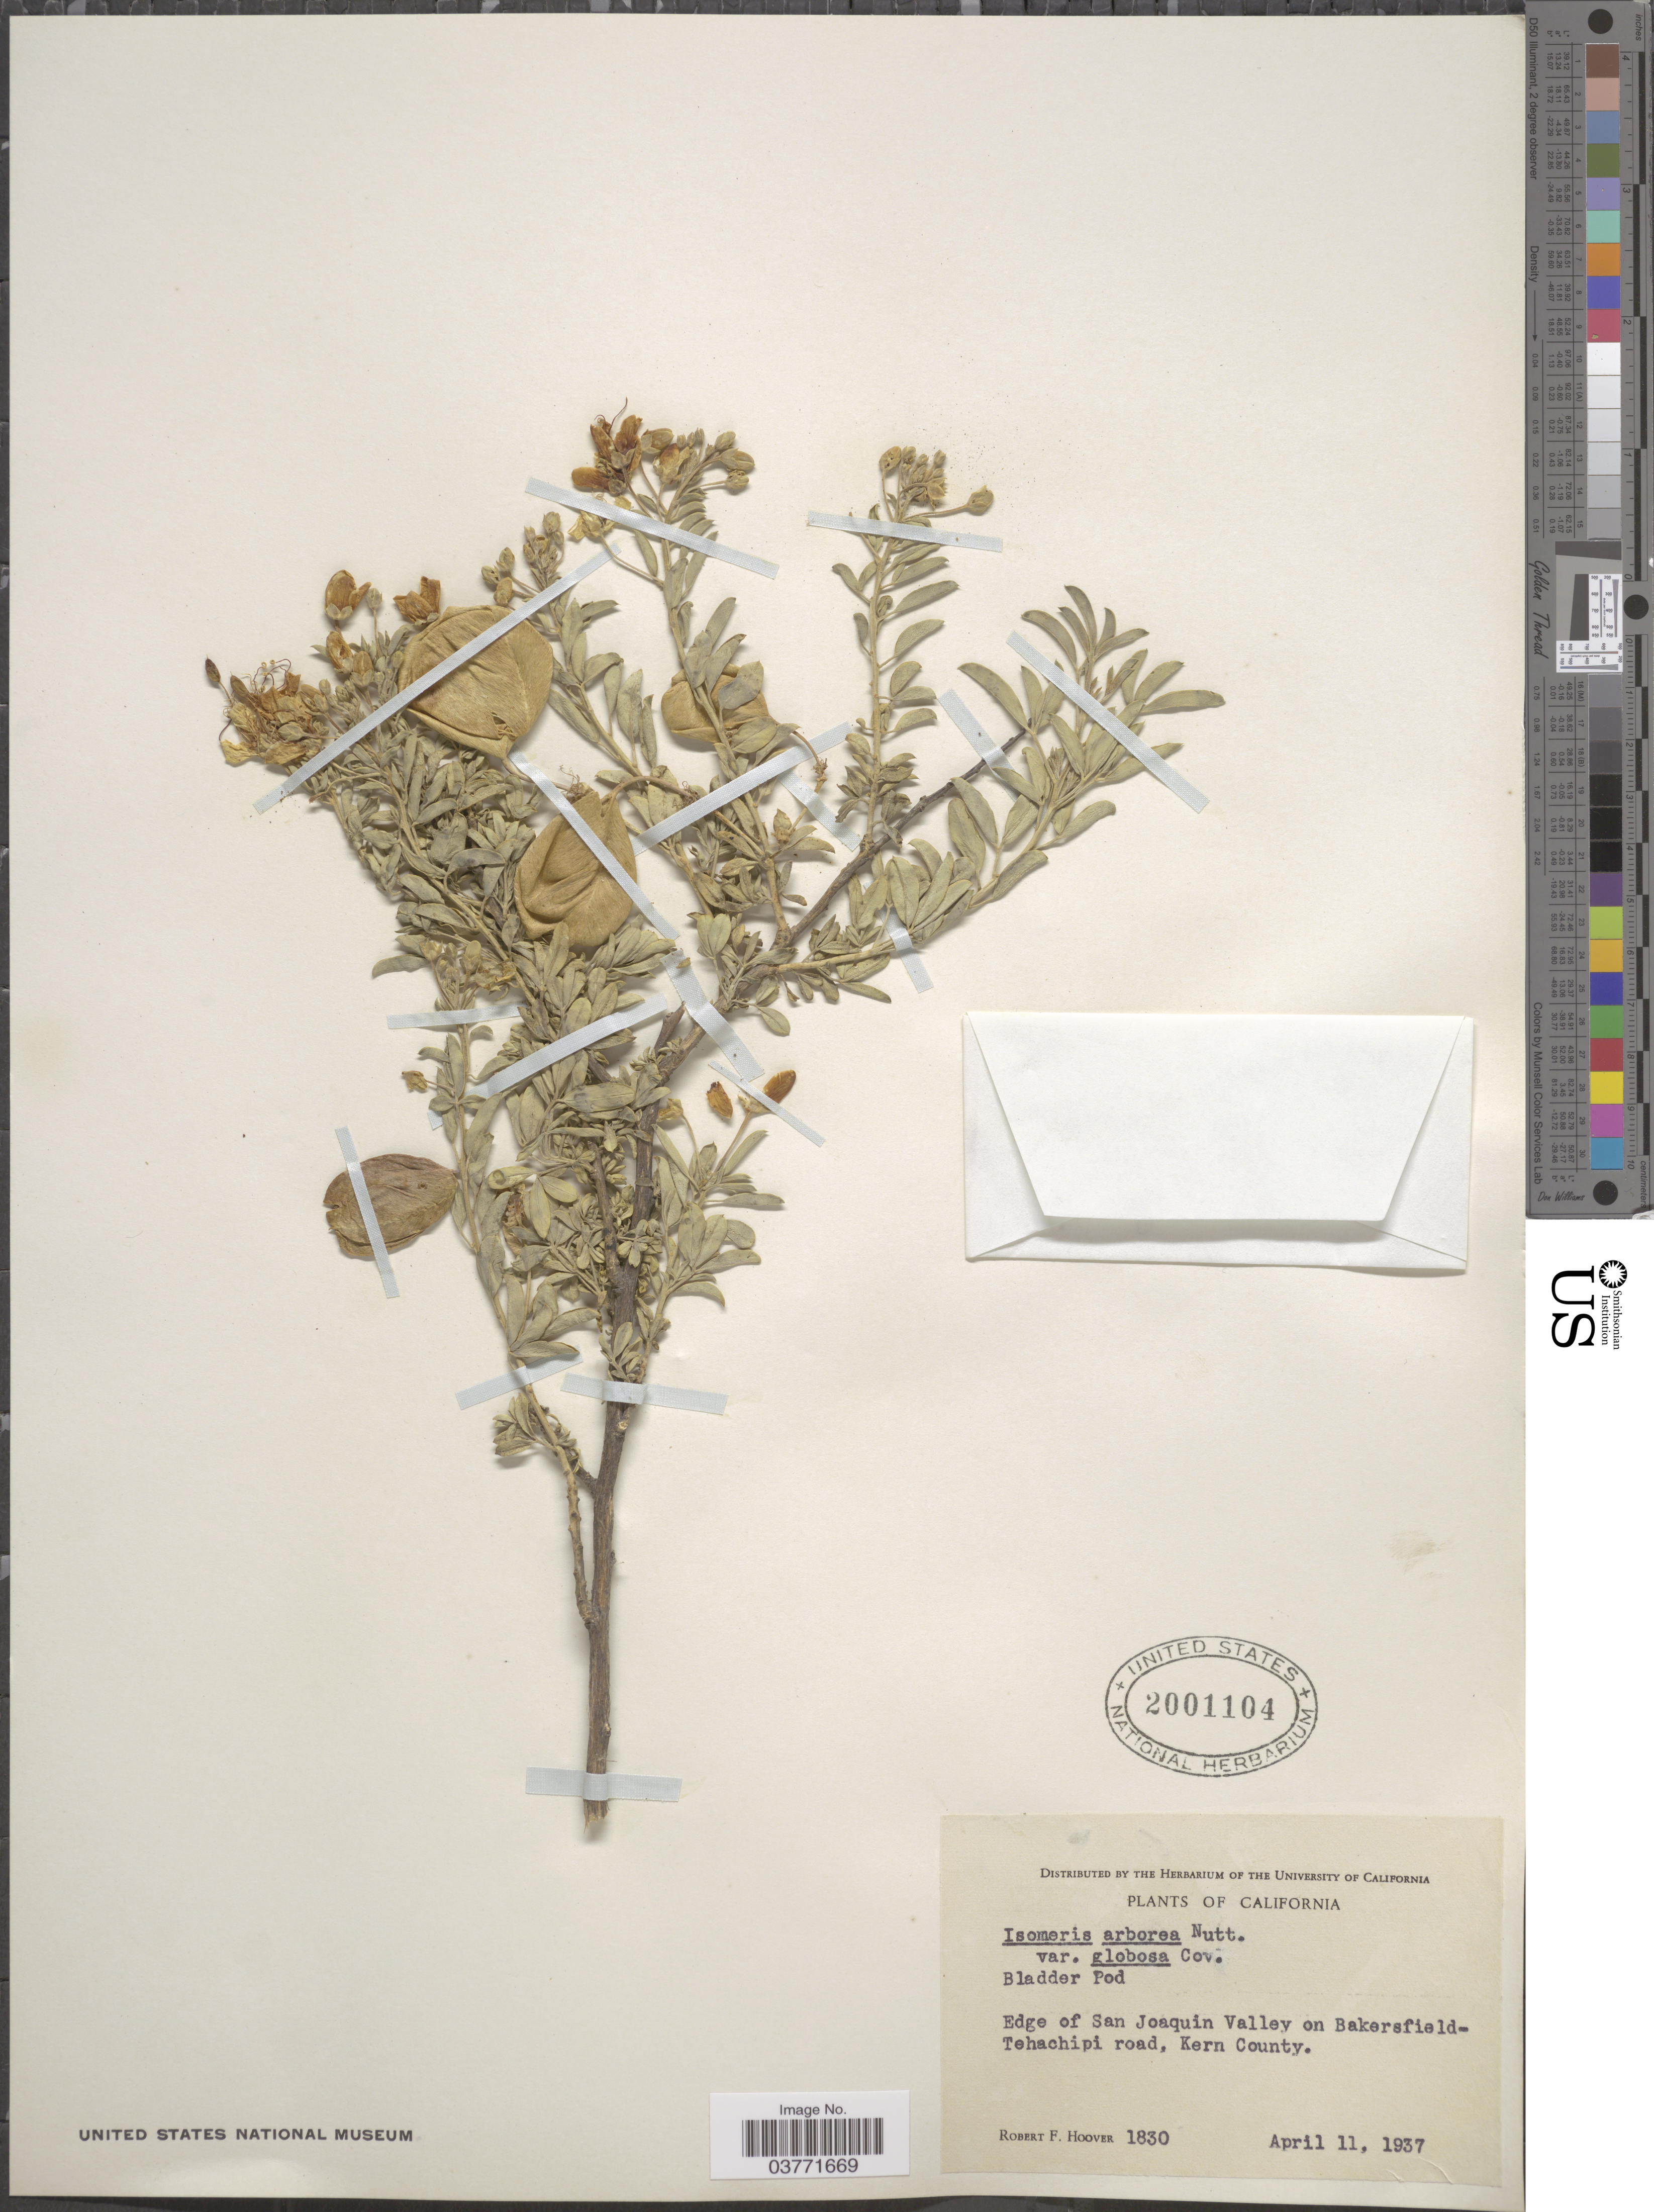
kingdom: Plantae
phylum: Tracheophyta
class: Magnoliopsida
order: Brassicales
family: Cleomaceae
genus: Cleomella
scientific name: Cleomella arborea var. globosa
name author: (Coville) Roalson & J.C. Hall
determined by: Strong, Mark T., (BOT), Smithsonian Institution - National Museum of Natural History (UNITED STATES)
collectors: R. F. Hoover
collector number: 1830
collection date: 1937-04-11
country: United States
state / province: California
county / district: Kern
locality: Edge of San Joaquin Valley on Bakersfield-Tehachipi road, Kern County.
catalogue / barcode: US 2001104